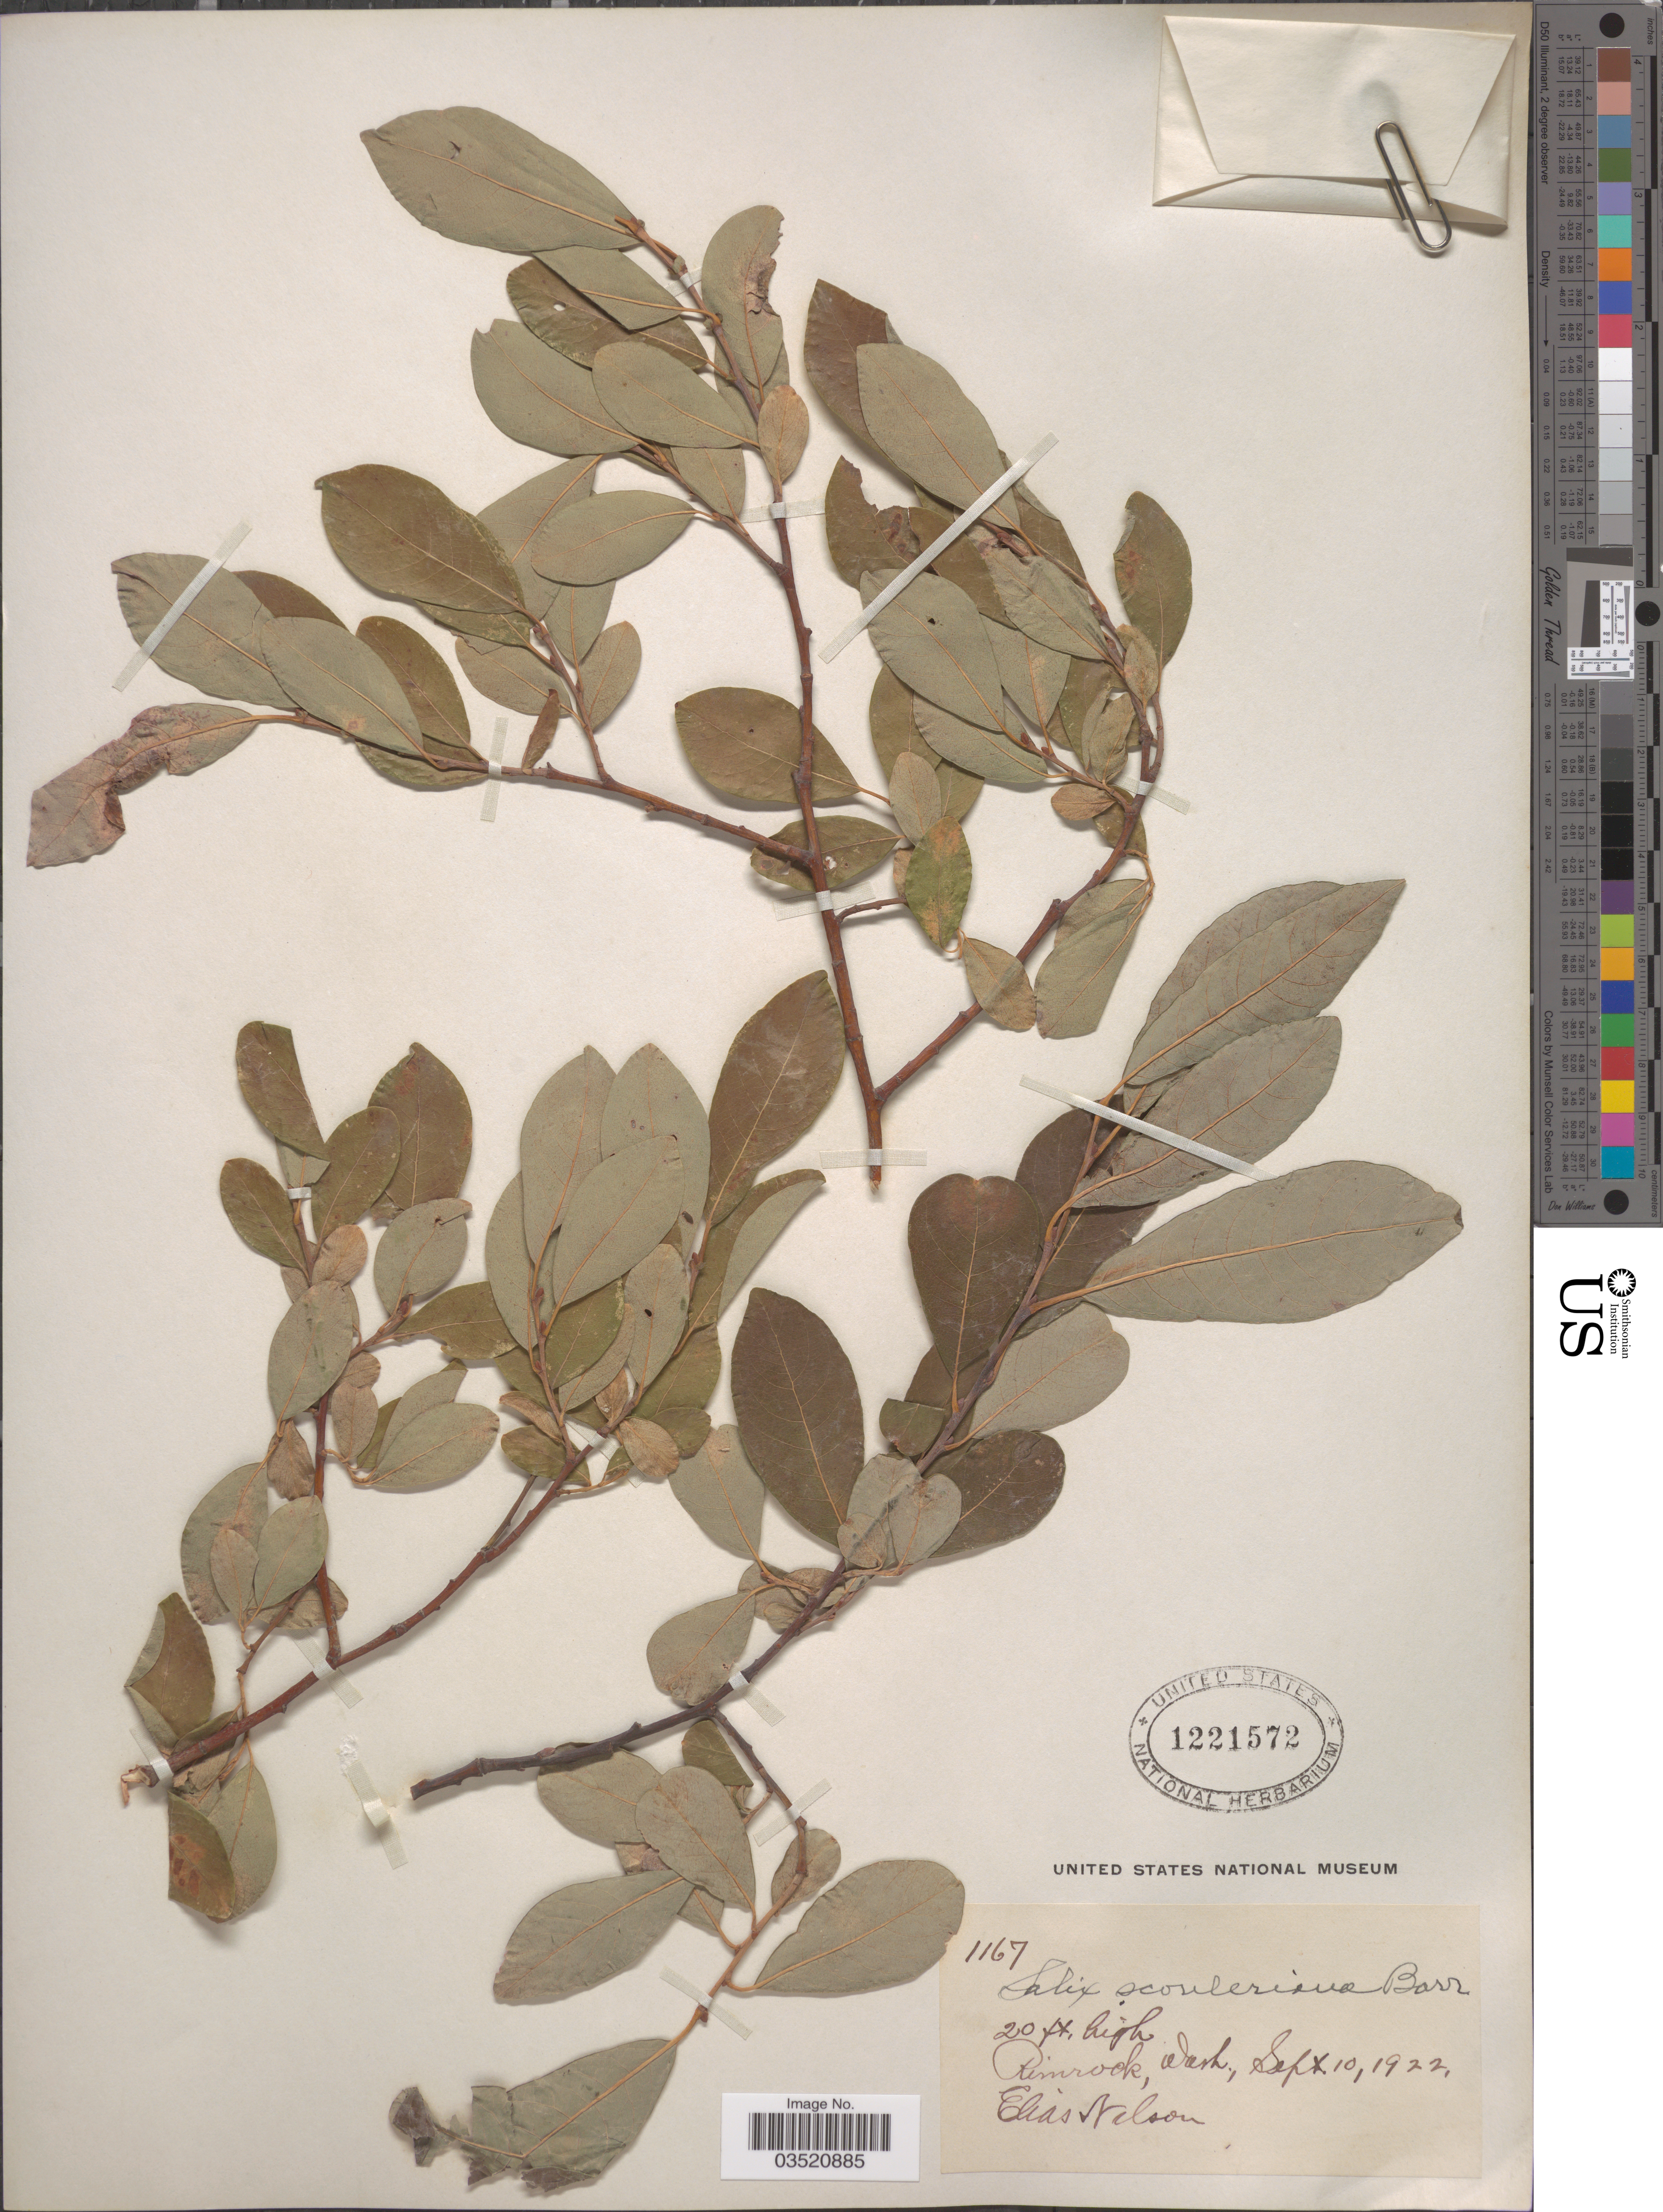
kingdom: Plantae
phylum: Tracheophyta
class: Magnoliopsida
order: Malpighiales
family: Salicaceae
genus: Salix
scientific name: Salix scouleriana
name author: Barratt ex Hook.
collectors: E. Nelson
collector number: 1167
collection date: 1922-09-10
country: United States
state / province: Washington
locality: Rimrock.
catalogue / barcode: US 1221572